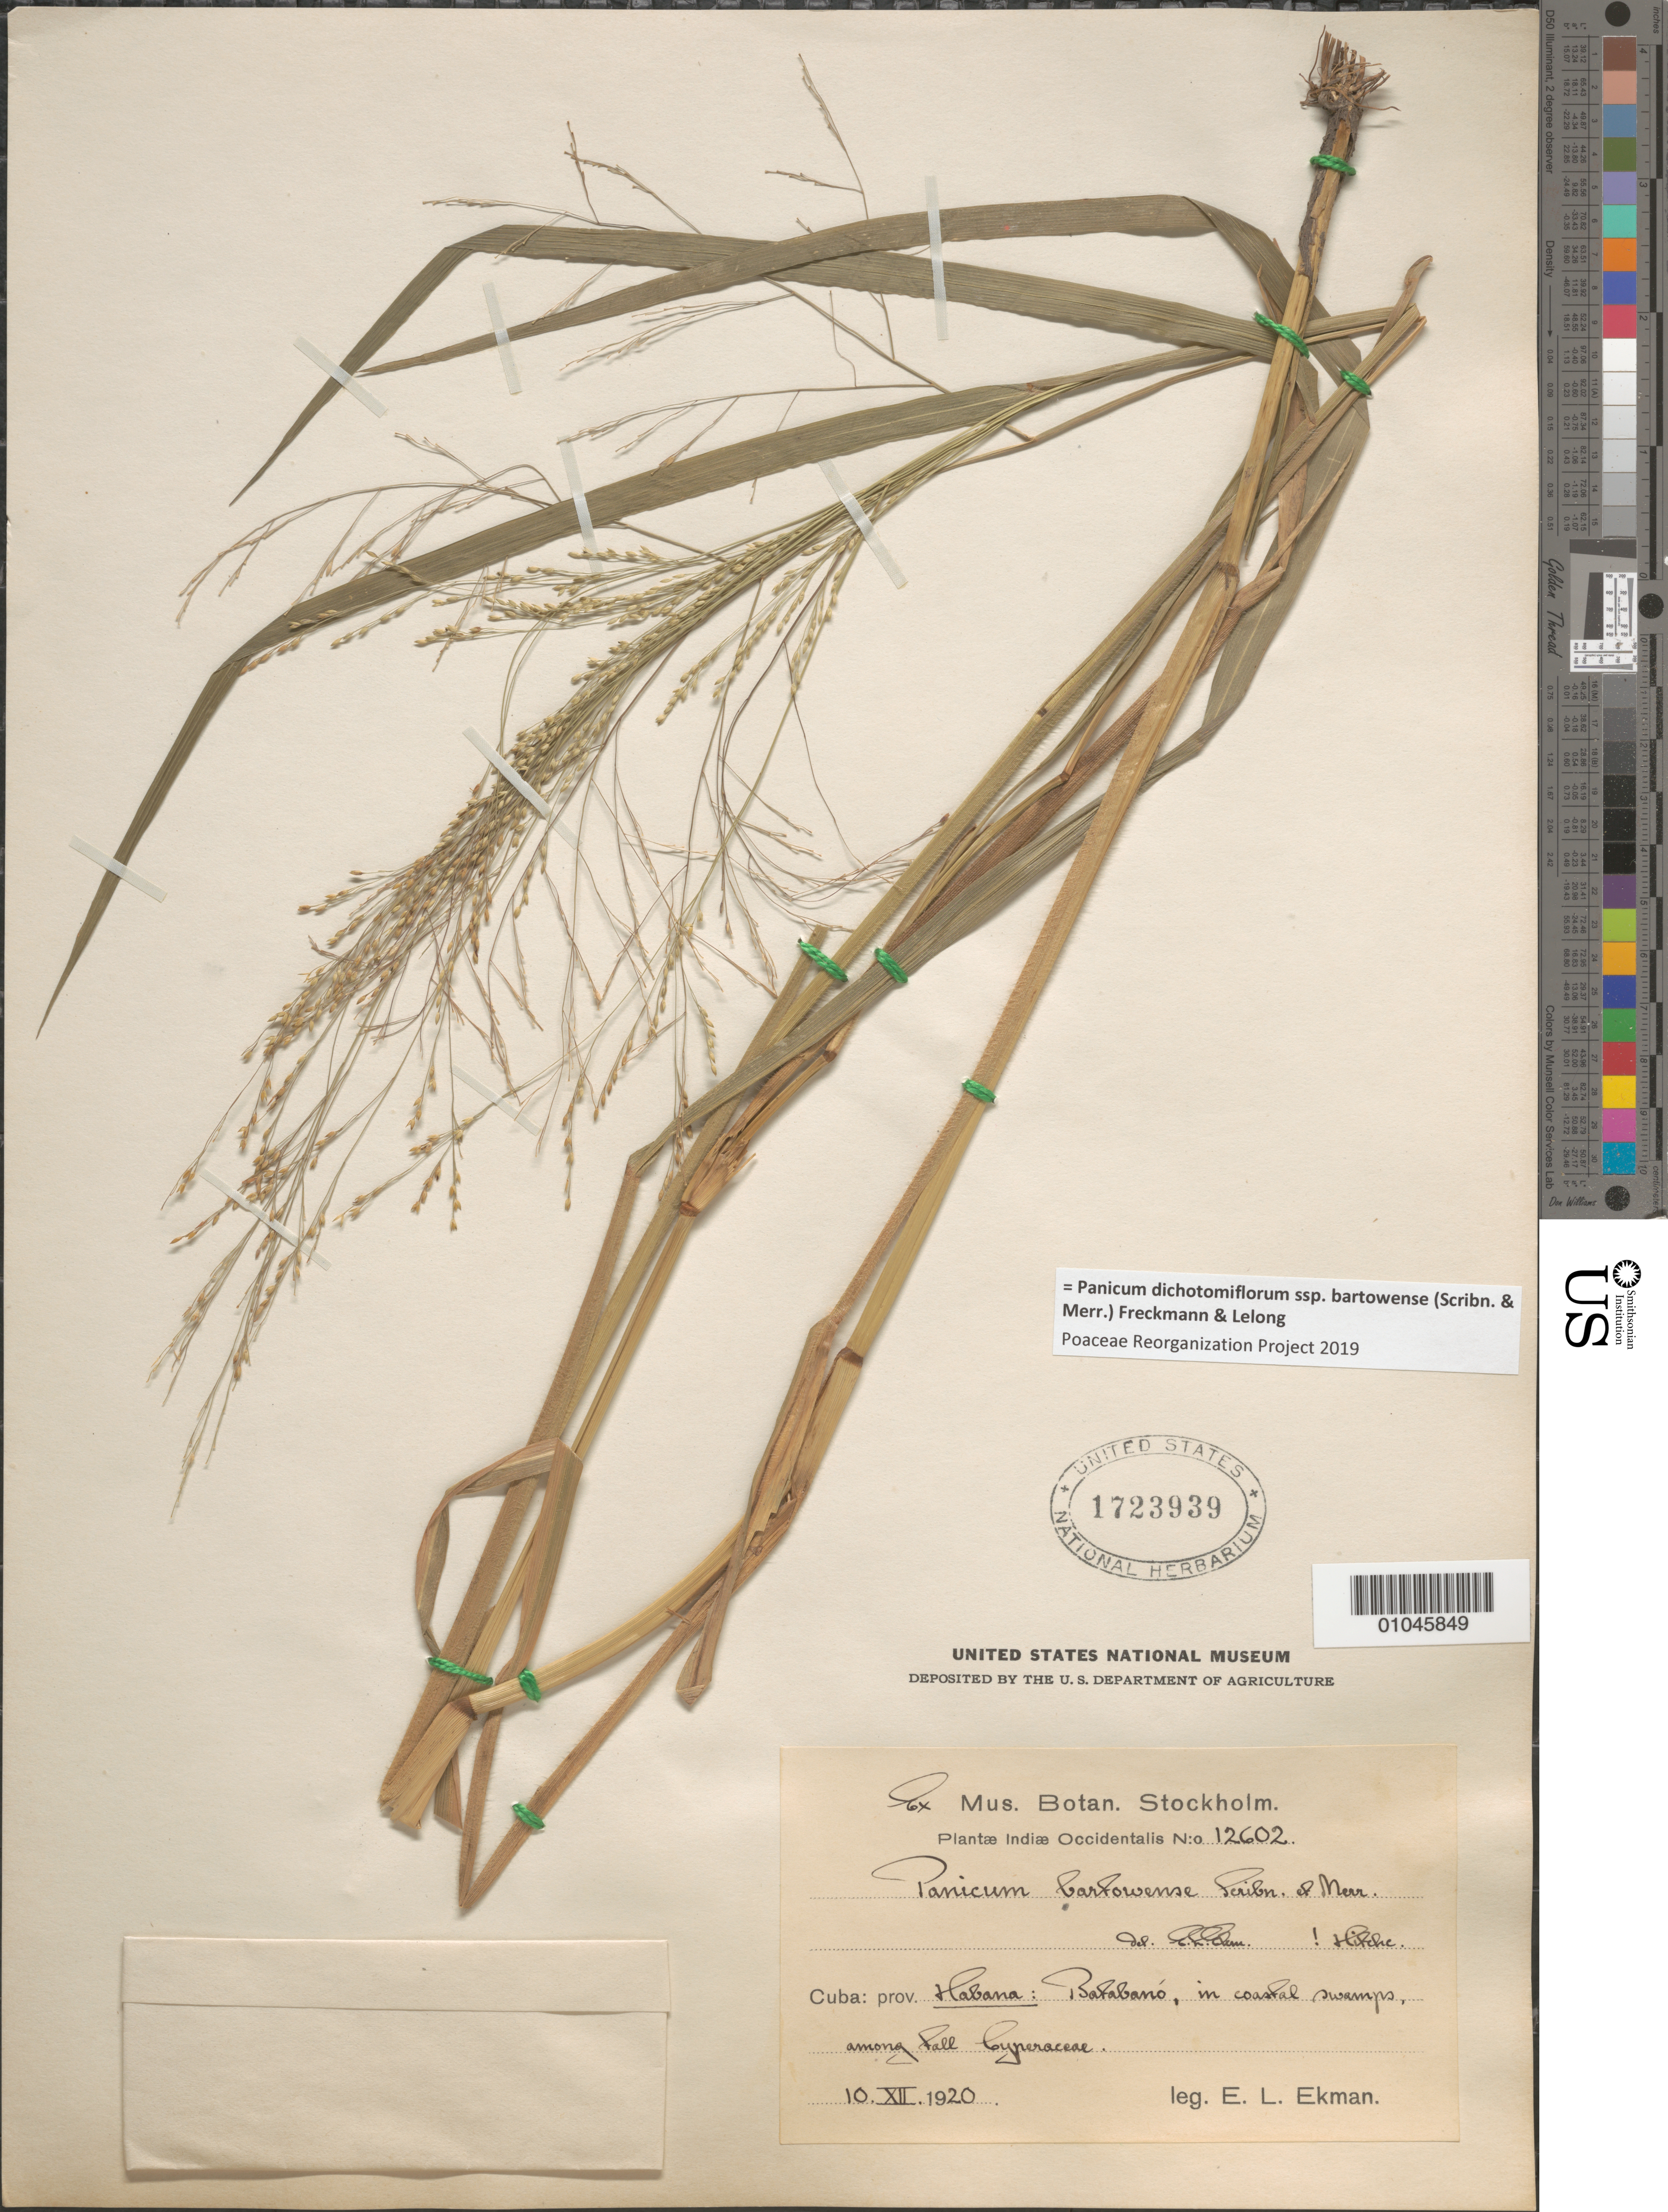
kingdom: Plantae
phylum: Tracheophyta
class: Liliopsida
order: Poales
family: Poaceae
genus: Panicum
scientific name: Panicum dichotomiflorum subsp. bartowense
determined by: Poaceae Reorganization Project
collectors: E. L. Ekman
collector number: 12602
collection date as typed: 10 Dec 1920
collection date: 1920-12-10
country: Cuba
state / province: La Habana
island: Cuba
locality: Batabano, in coastal swamps, among Fall Cyperaceae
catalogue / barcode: US 1723939